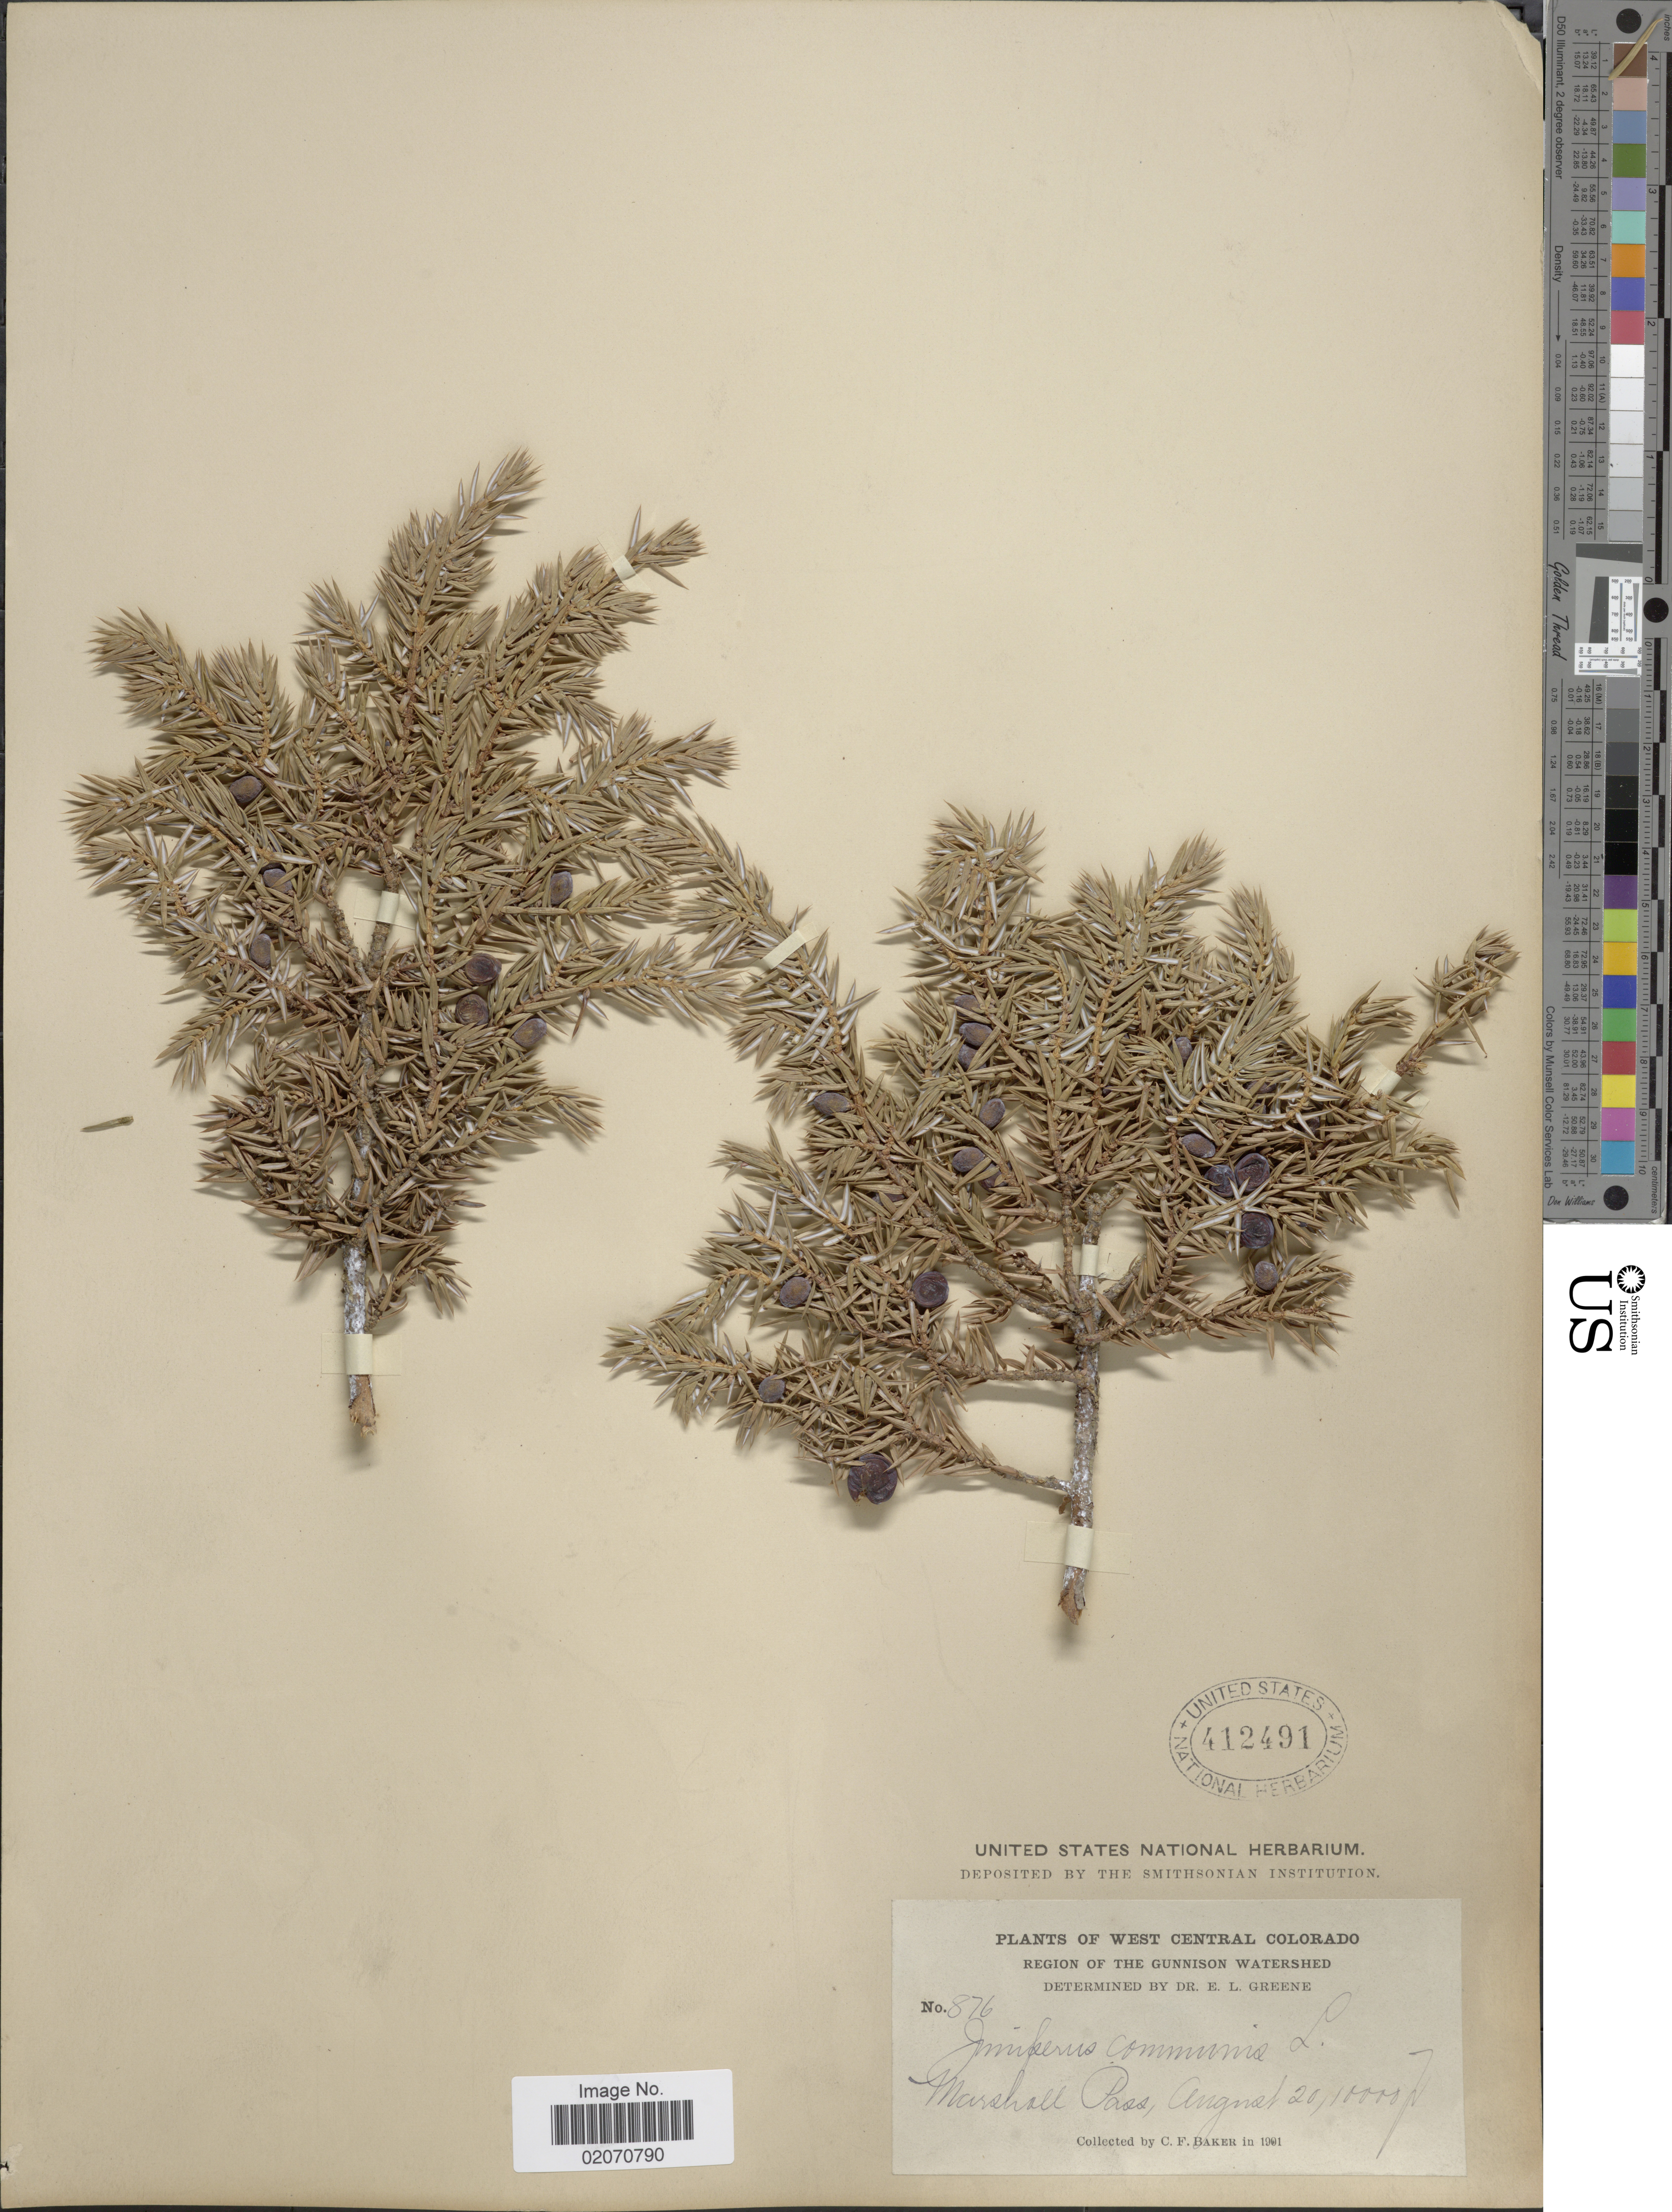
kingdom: Plantae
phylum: Tracheophyta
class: Pinopsida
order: Pinales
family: Cupressaceae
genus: Juniperus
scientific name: Juniperus communis subsp. nana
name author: (Willd.) Syme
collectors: C. F. Baker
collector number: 876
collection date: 1991-08-20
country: United States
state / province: Colorado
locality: West Central Colorado, Marshall Pass.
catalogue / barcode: US 412491